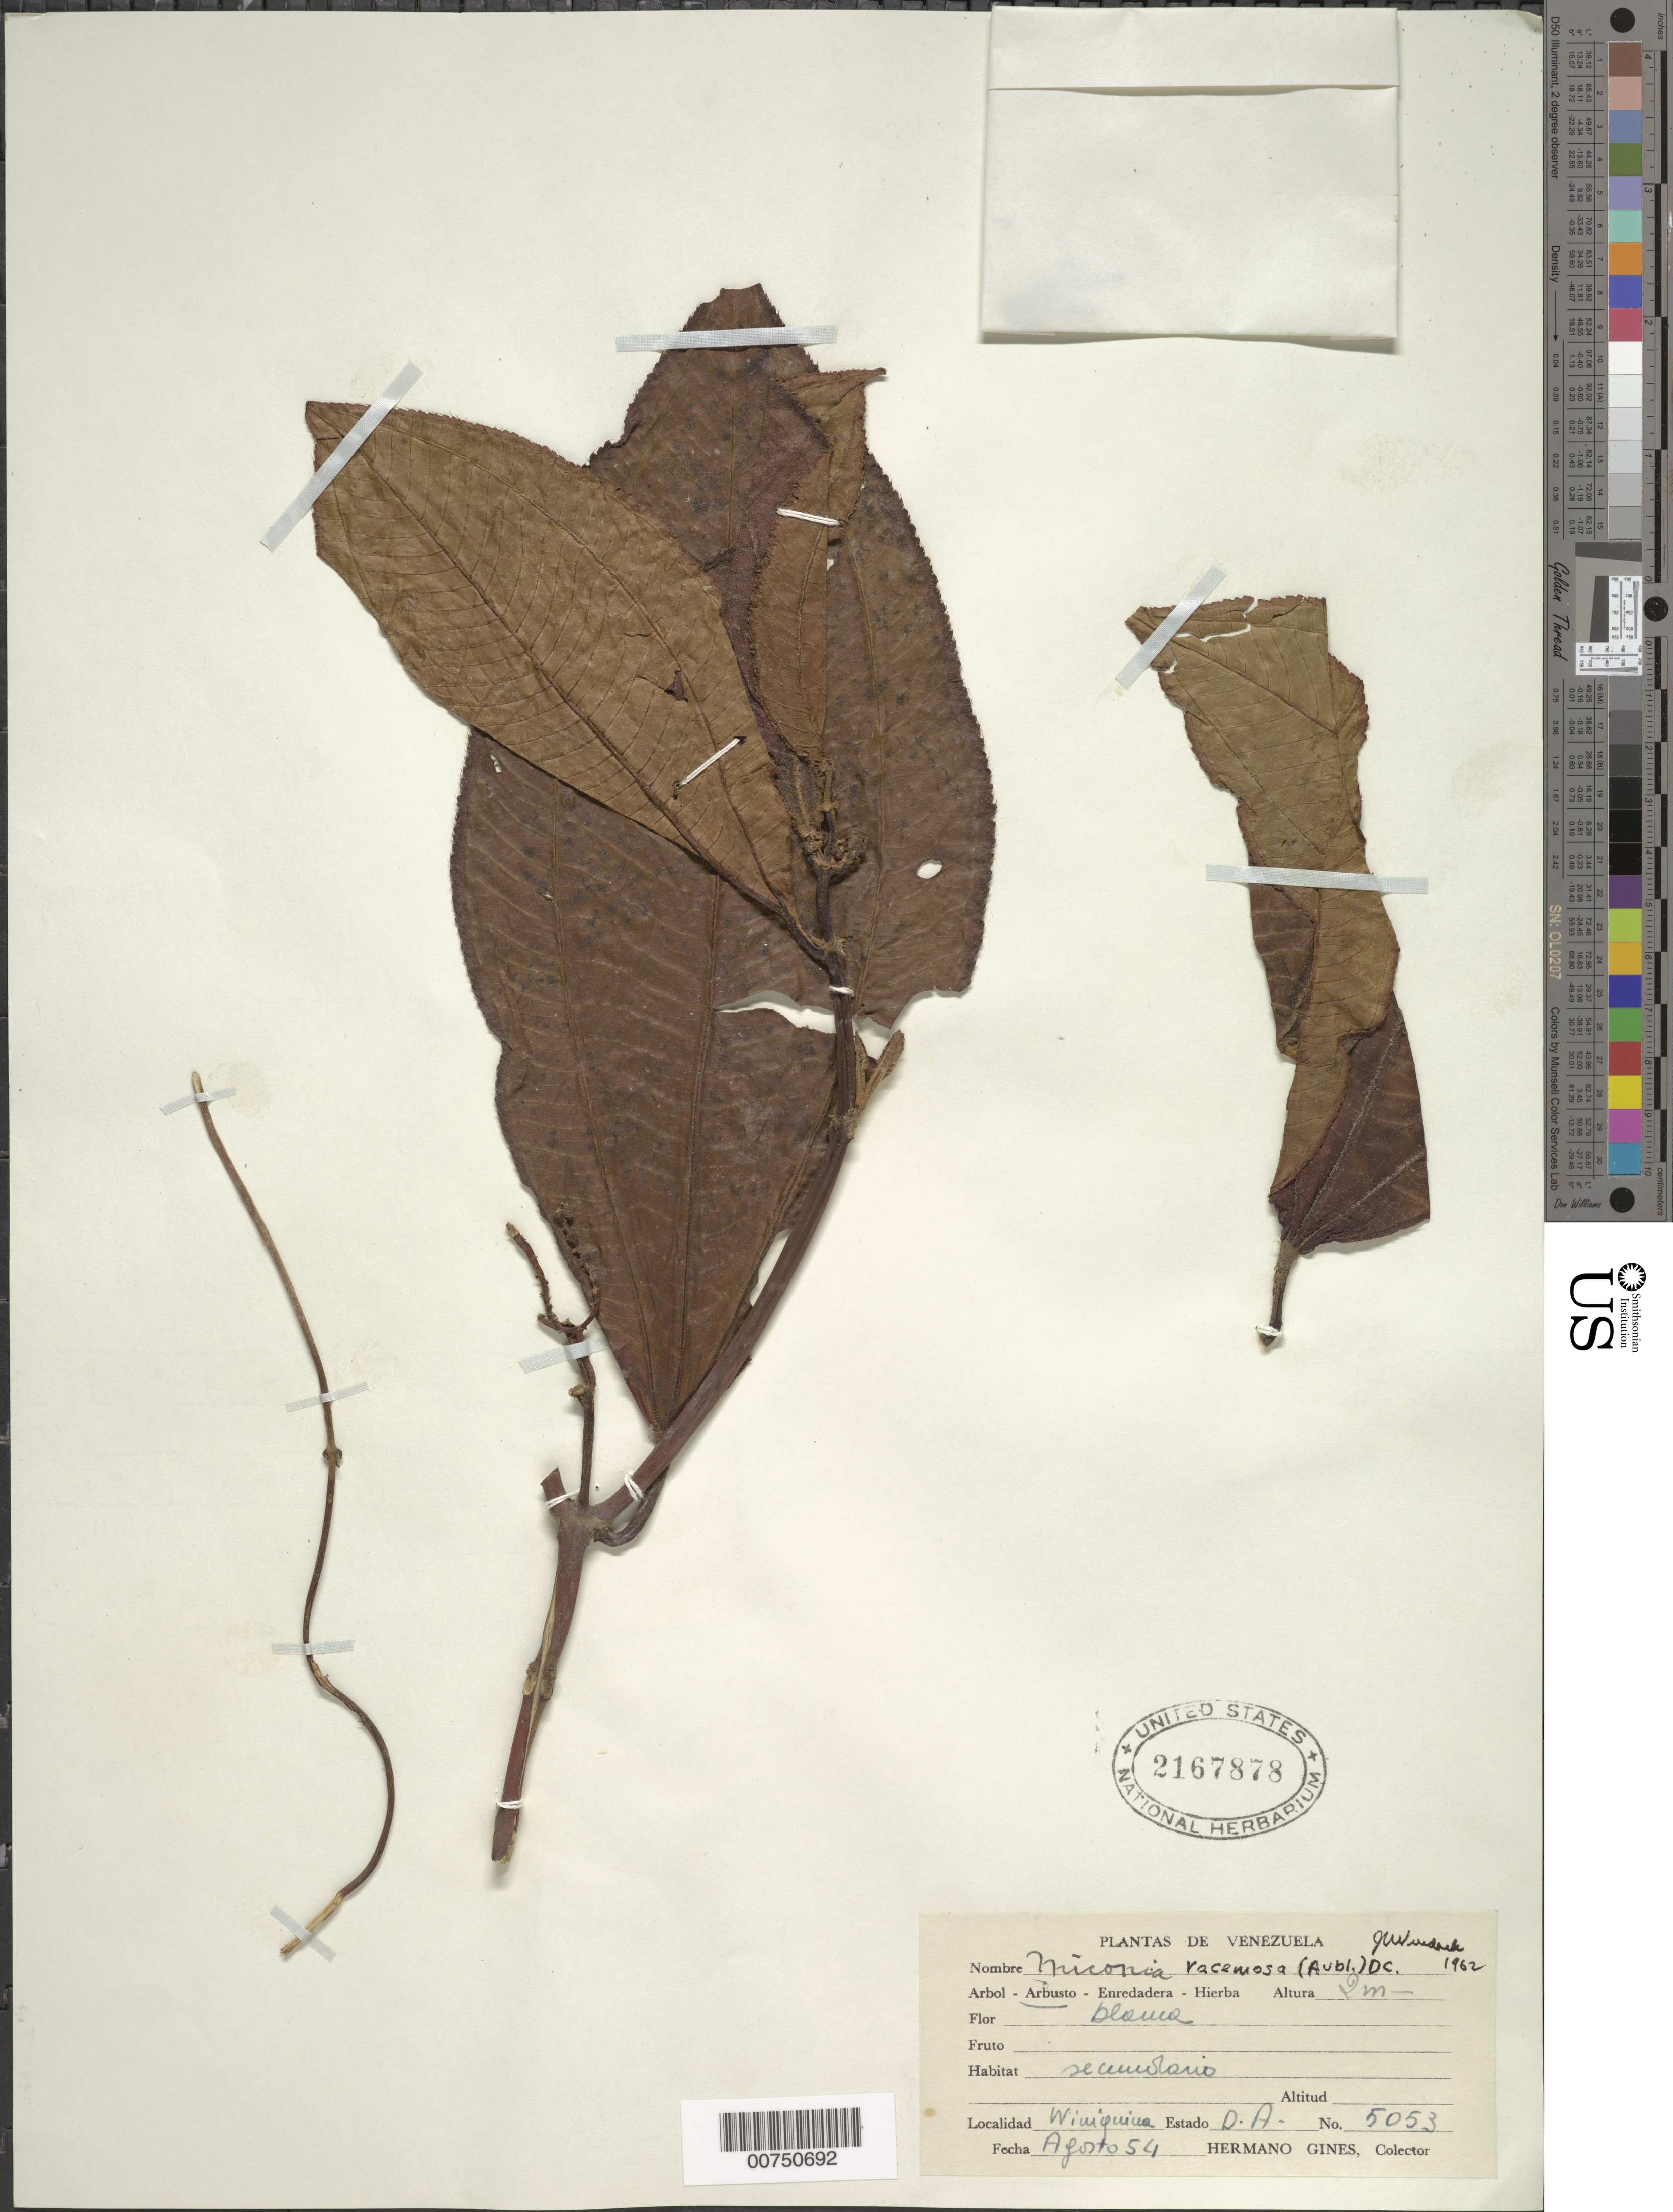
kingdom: Plantae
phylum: Tracheophyta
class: Magnoliopsida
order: Myrtales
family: Melastomataceae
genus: Miconia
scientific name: Miconia racemosa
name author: (Aubl.) DC.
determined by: Wurdack, John J., (US), US (UNITED STATES)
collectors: H. Gines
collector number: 5053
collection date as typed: Aug-54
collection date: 1954-08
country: Venezuela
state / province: Delta Amacuro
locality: C. Wiuiquina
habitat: Secondary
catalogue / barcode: US 2167878